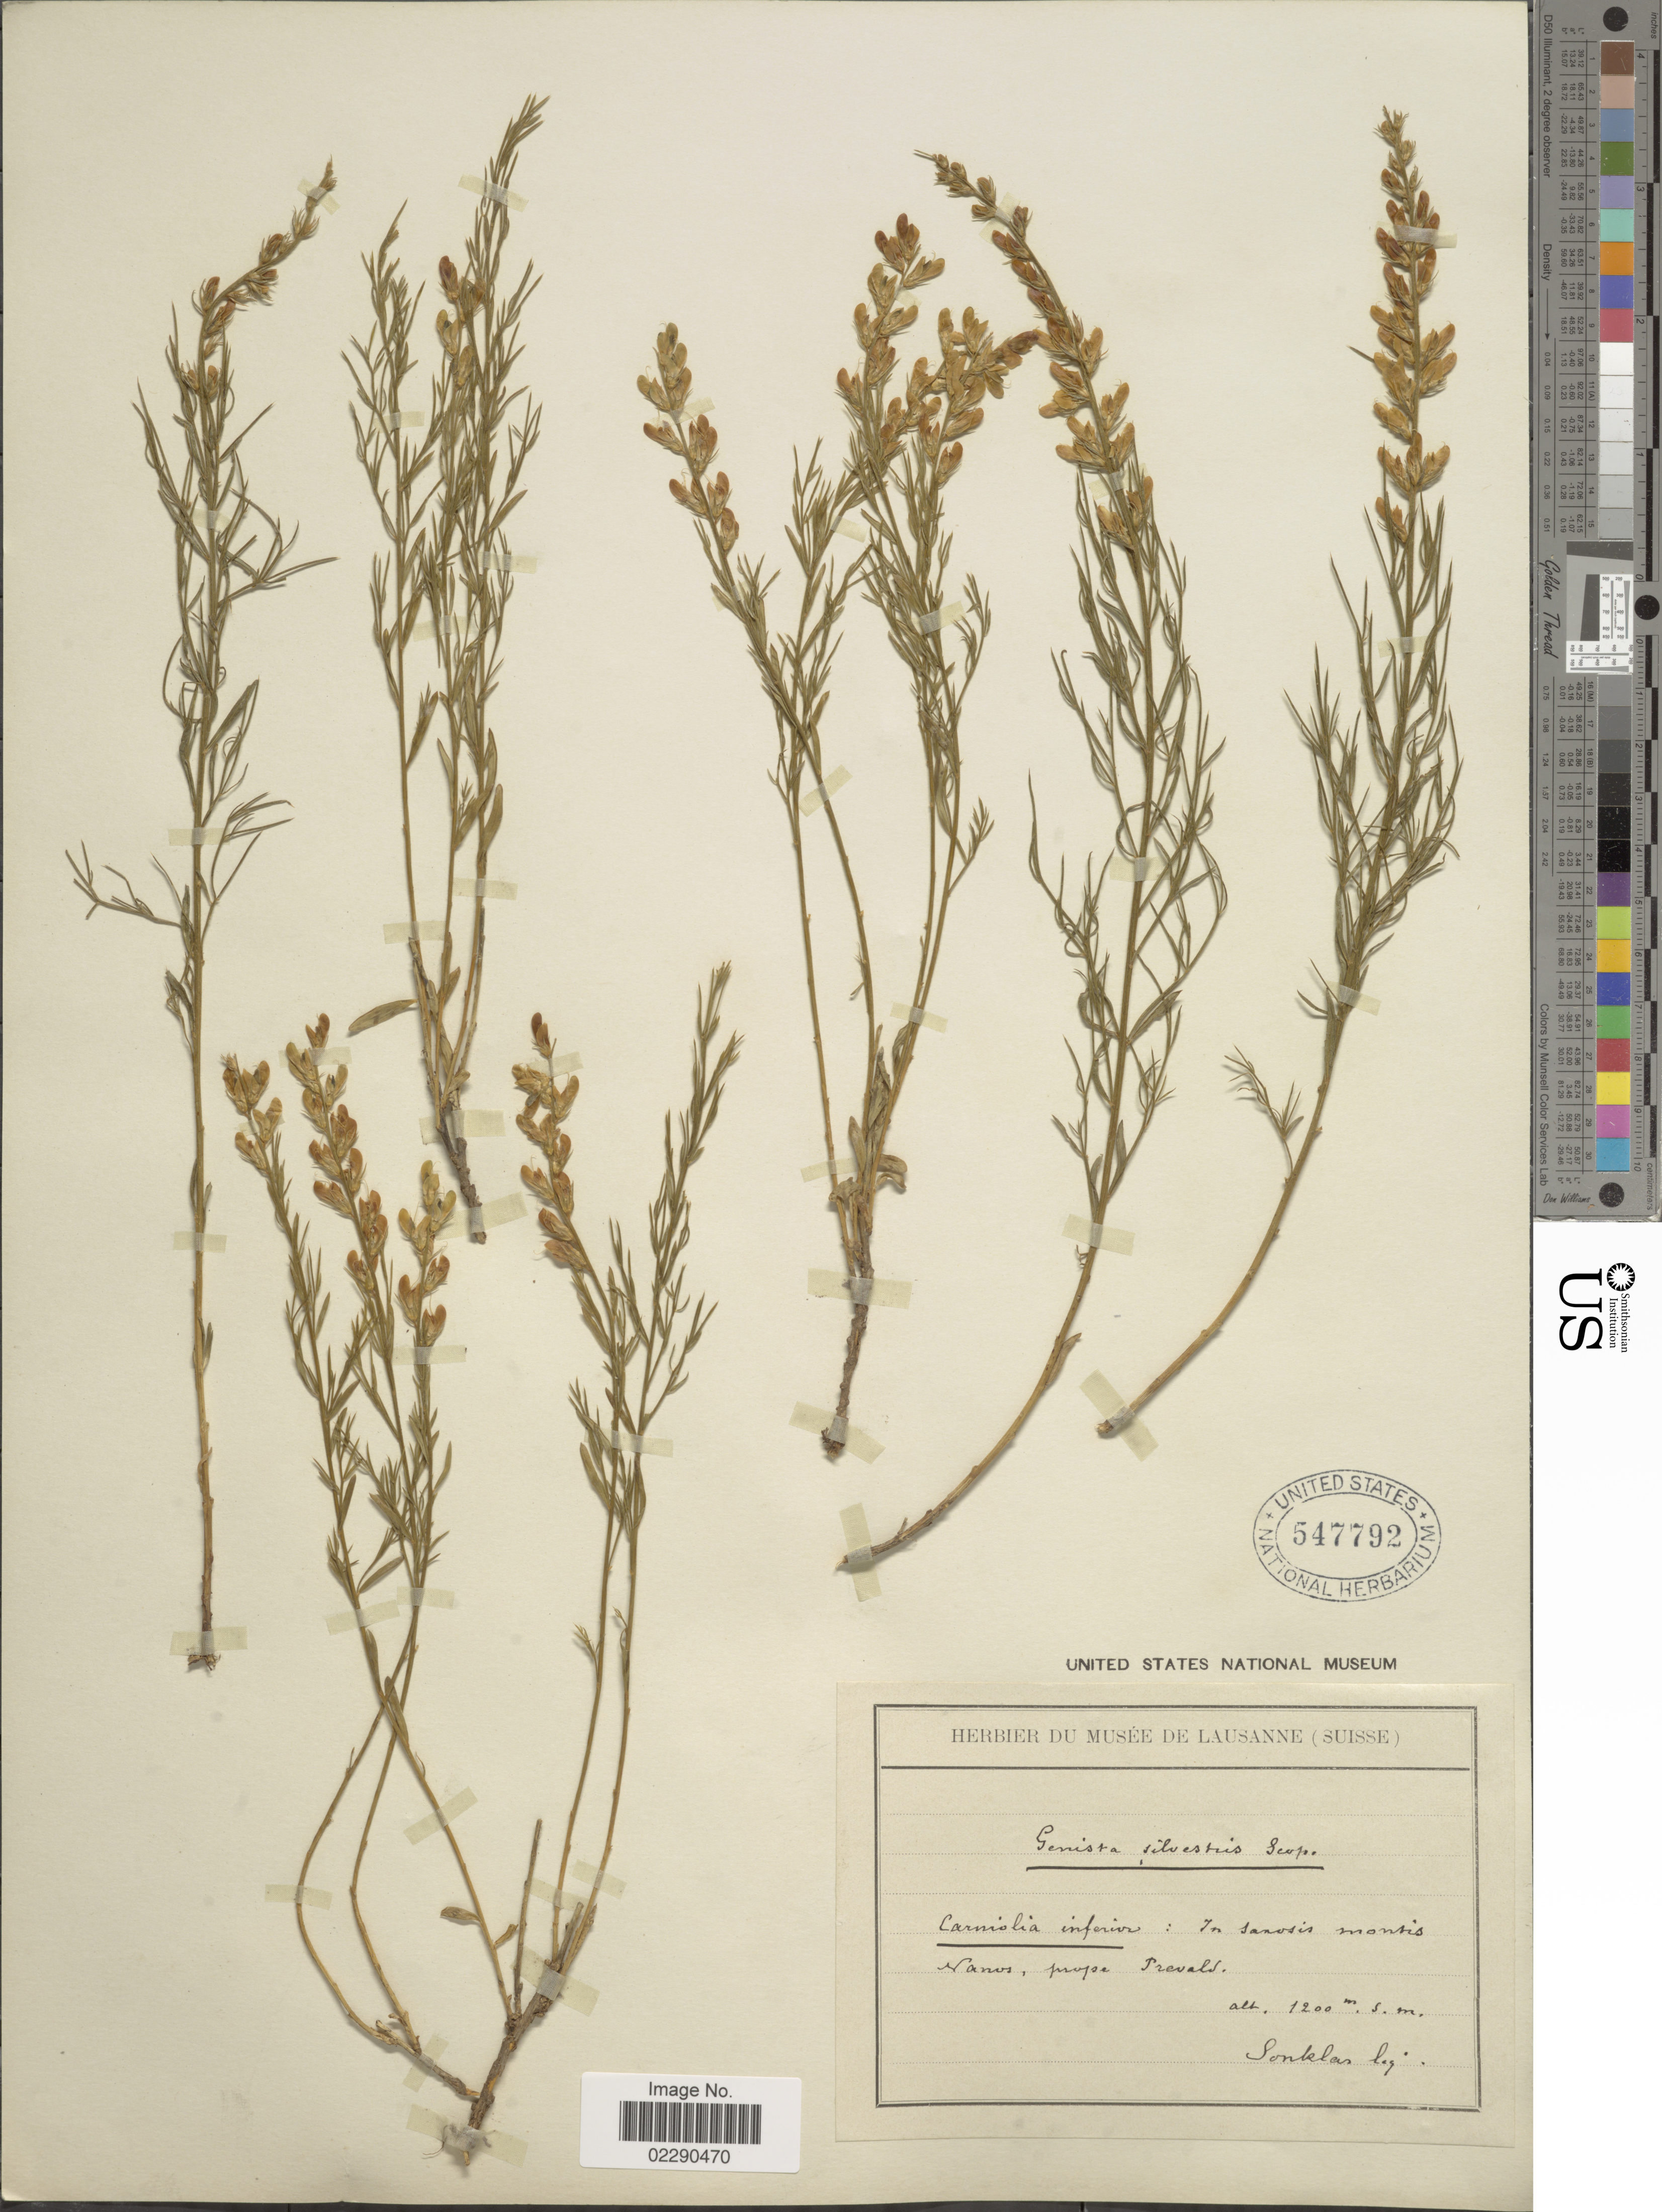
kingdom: Plantae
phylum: Tracheophyta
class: Magnoliopsida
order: Fabales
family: Fabaceae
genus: Genista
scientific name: Genista sylvestris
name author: Scop.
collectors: Sonklar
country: Slovenia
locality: Carniolia inferior, montis Vanos, prope Trevald [interpreted]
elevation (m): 1200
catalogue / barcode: US 547792